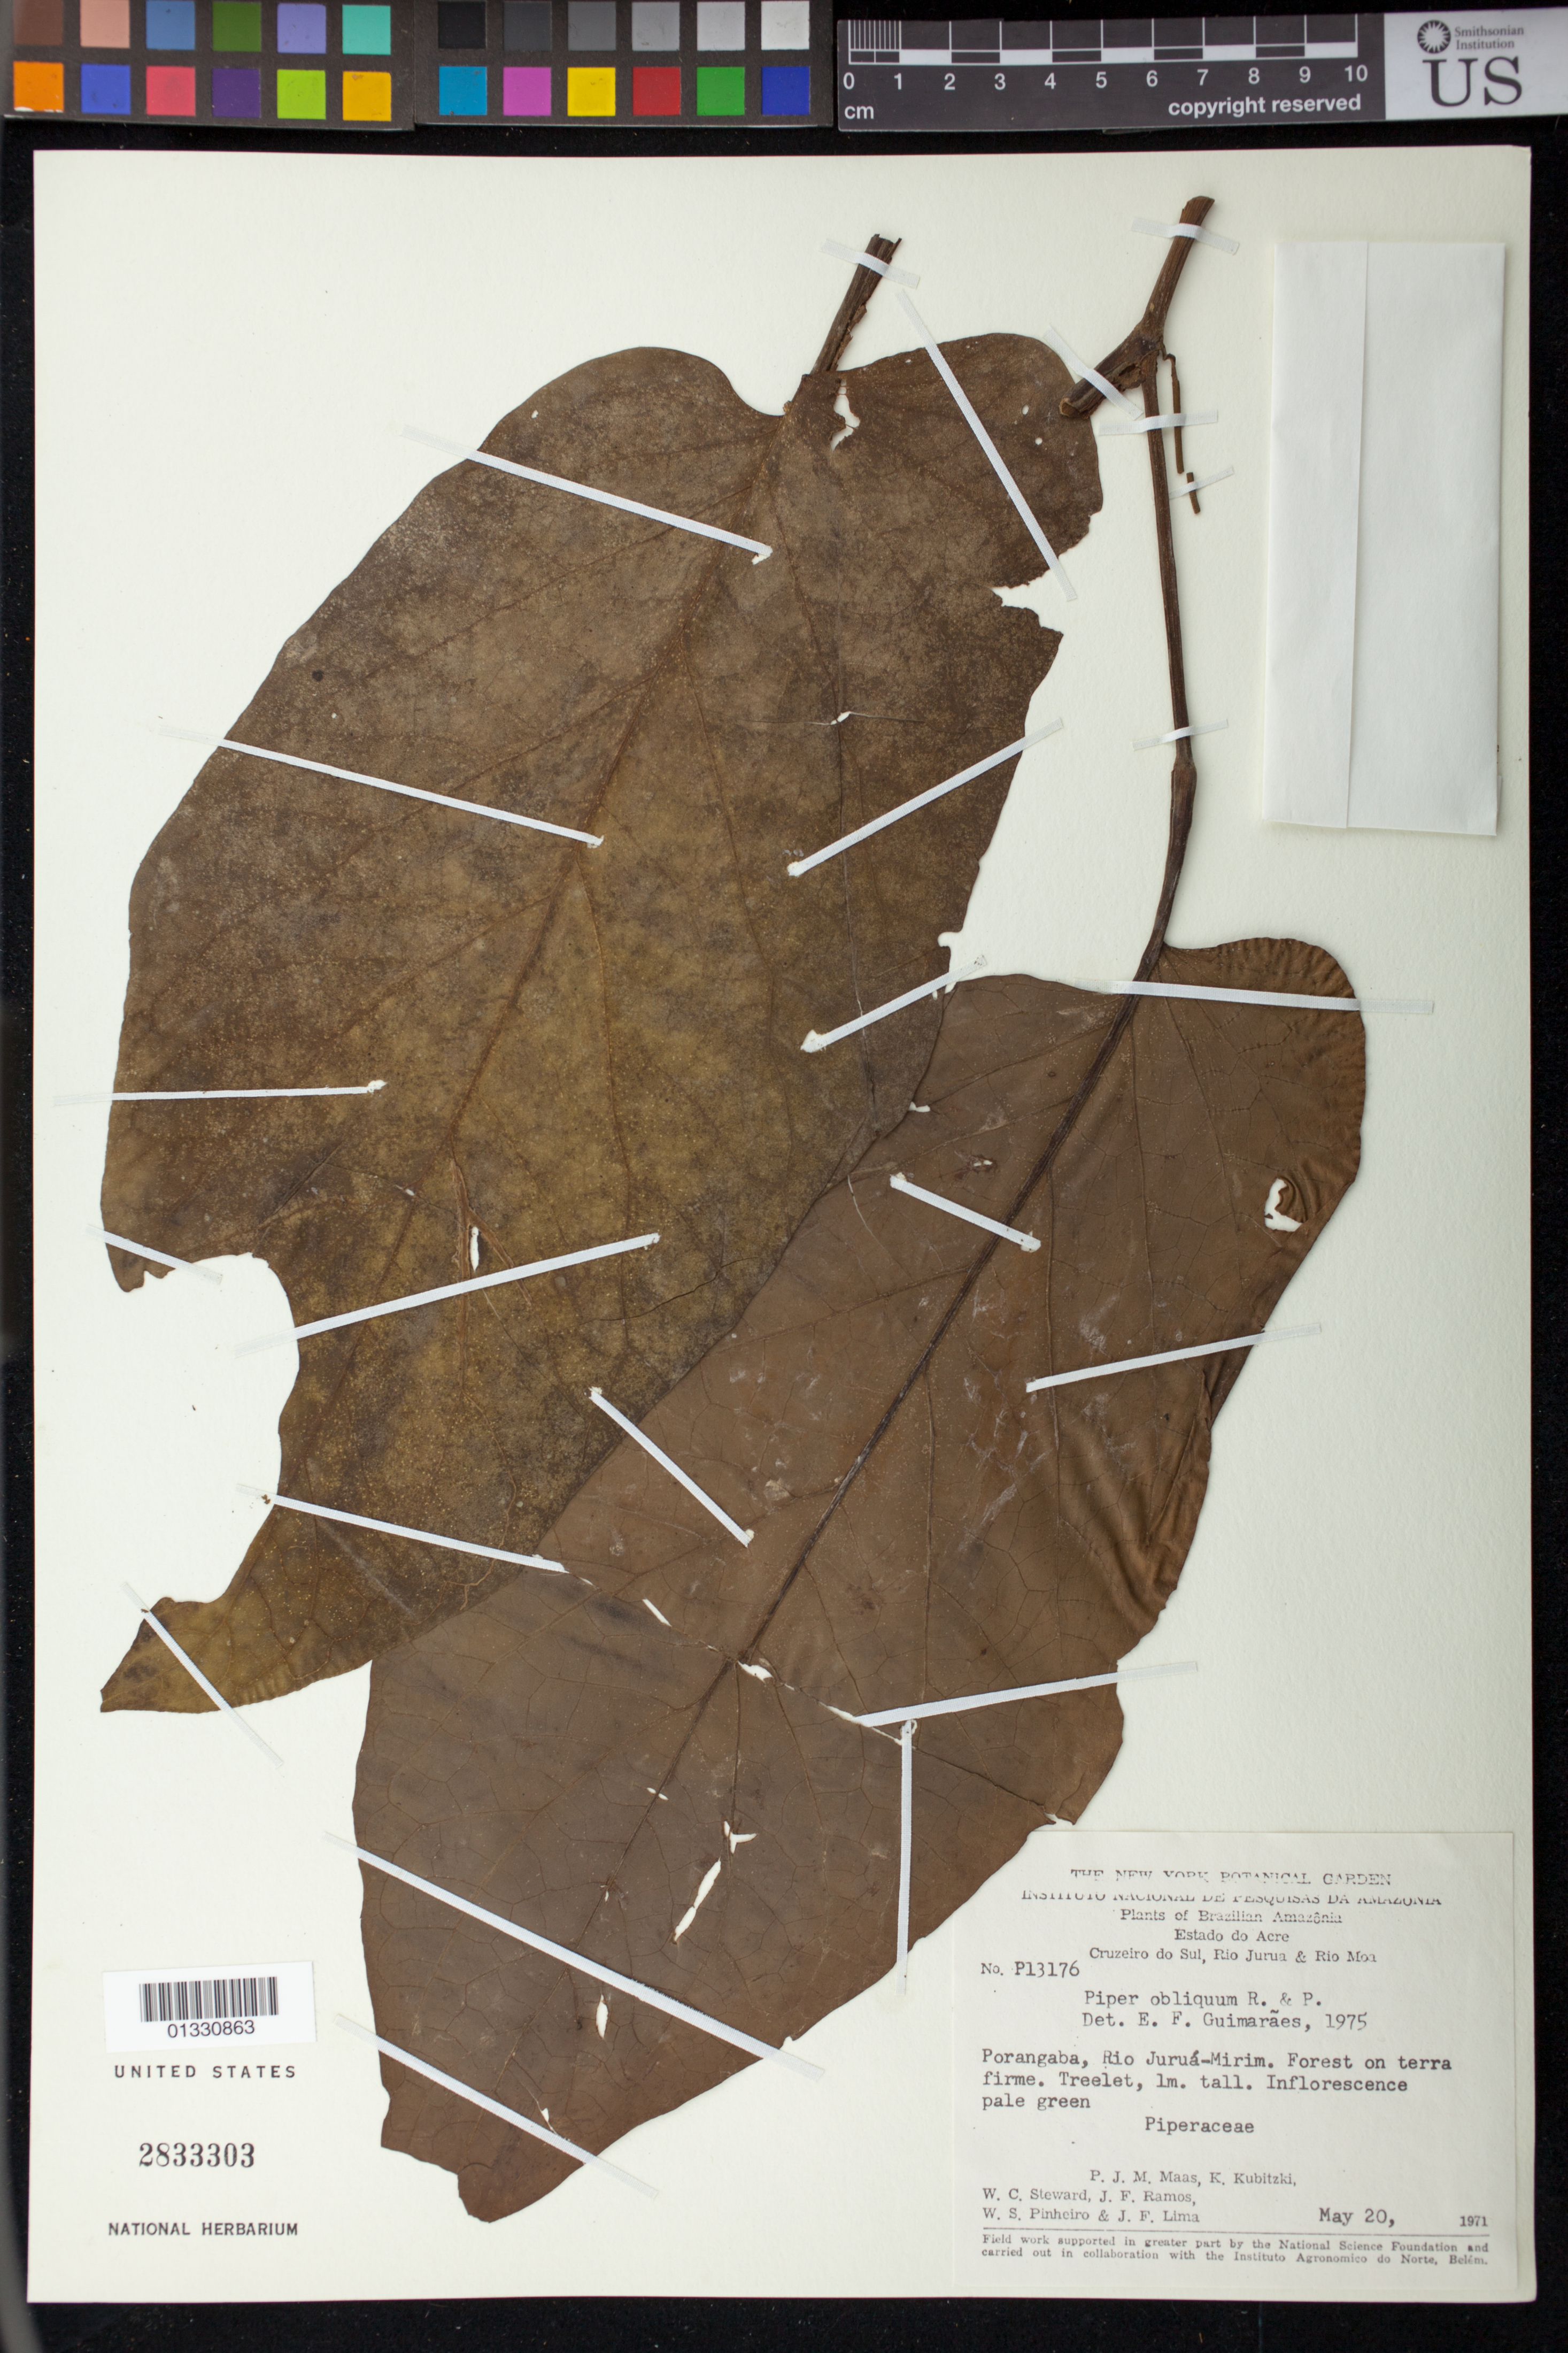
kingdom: Plantae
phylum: Tracheophyta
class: Magnoliopsida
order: Piperales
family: Piperaceae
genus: Piper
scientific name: Piper obliquum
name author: Ruiz & Pav.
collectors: P. Maas, K. Kubitzki, W. C. Steward, J. F. Ramos, W. S. Pinheiro & J. F. Lima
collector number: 13176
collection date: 1971-05-20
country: Brazil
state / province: Acre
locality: Porangaba, Rio Juruá-Mirim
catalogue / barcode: US 2833303